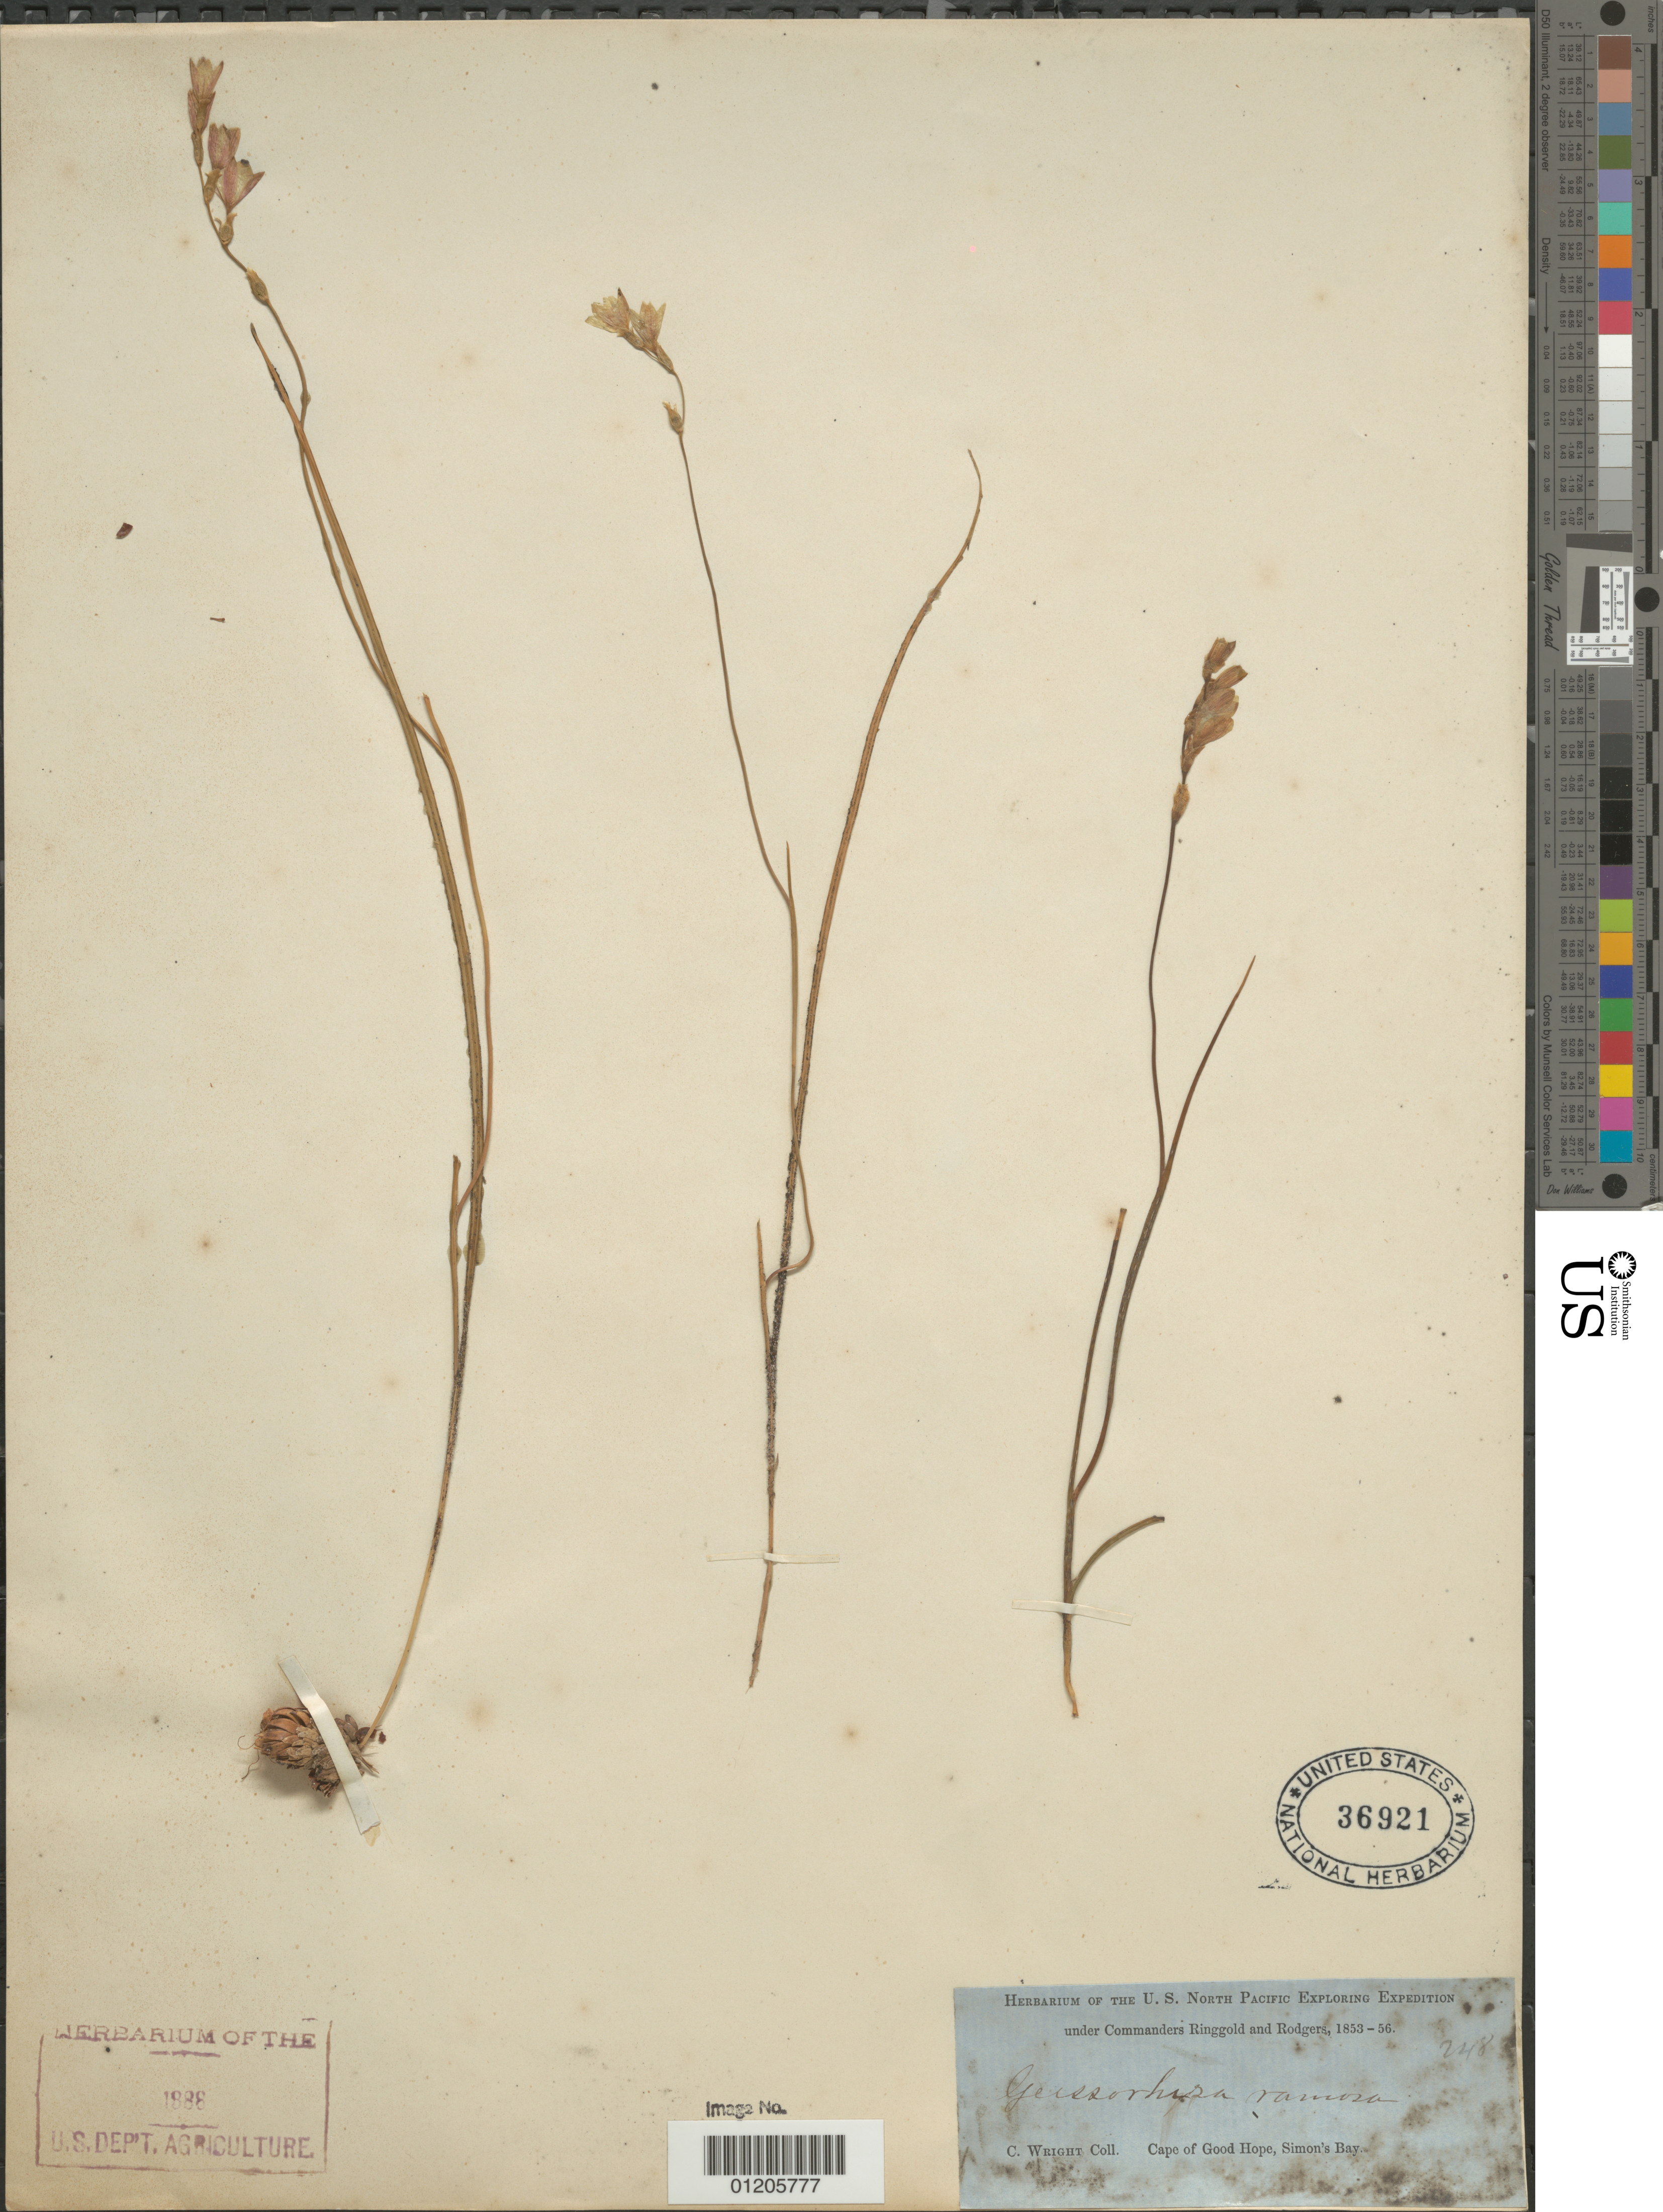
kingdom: Plantae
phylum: Tracheophyta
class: Liliopsida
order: Asparagales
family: Iridaceae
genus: Geissorhiza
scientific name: Geissorhiza ramosa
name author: Ker Gawl. ex Klatt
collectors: C. Wright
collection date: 1853/1856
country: South Africa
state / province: Western Cape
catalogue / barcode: US 36921